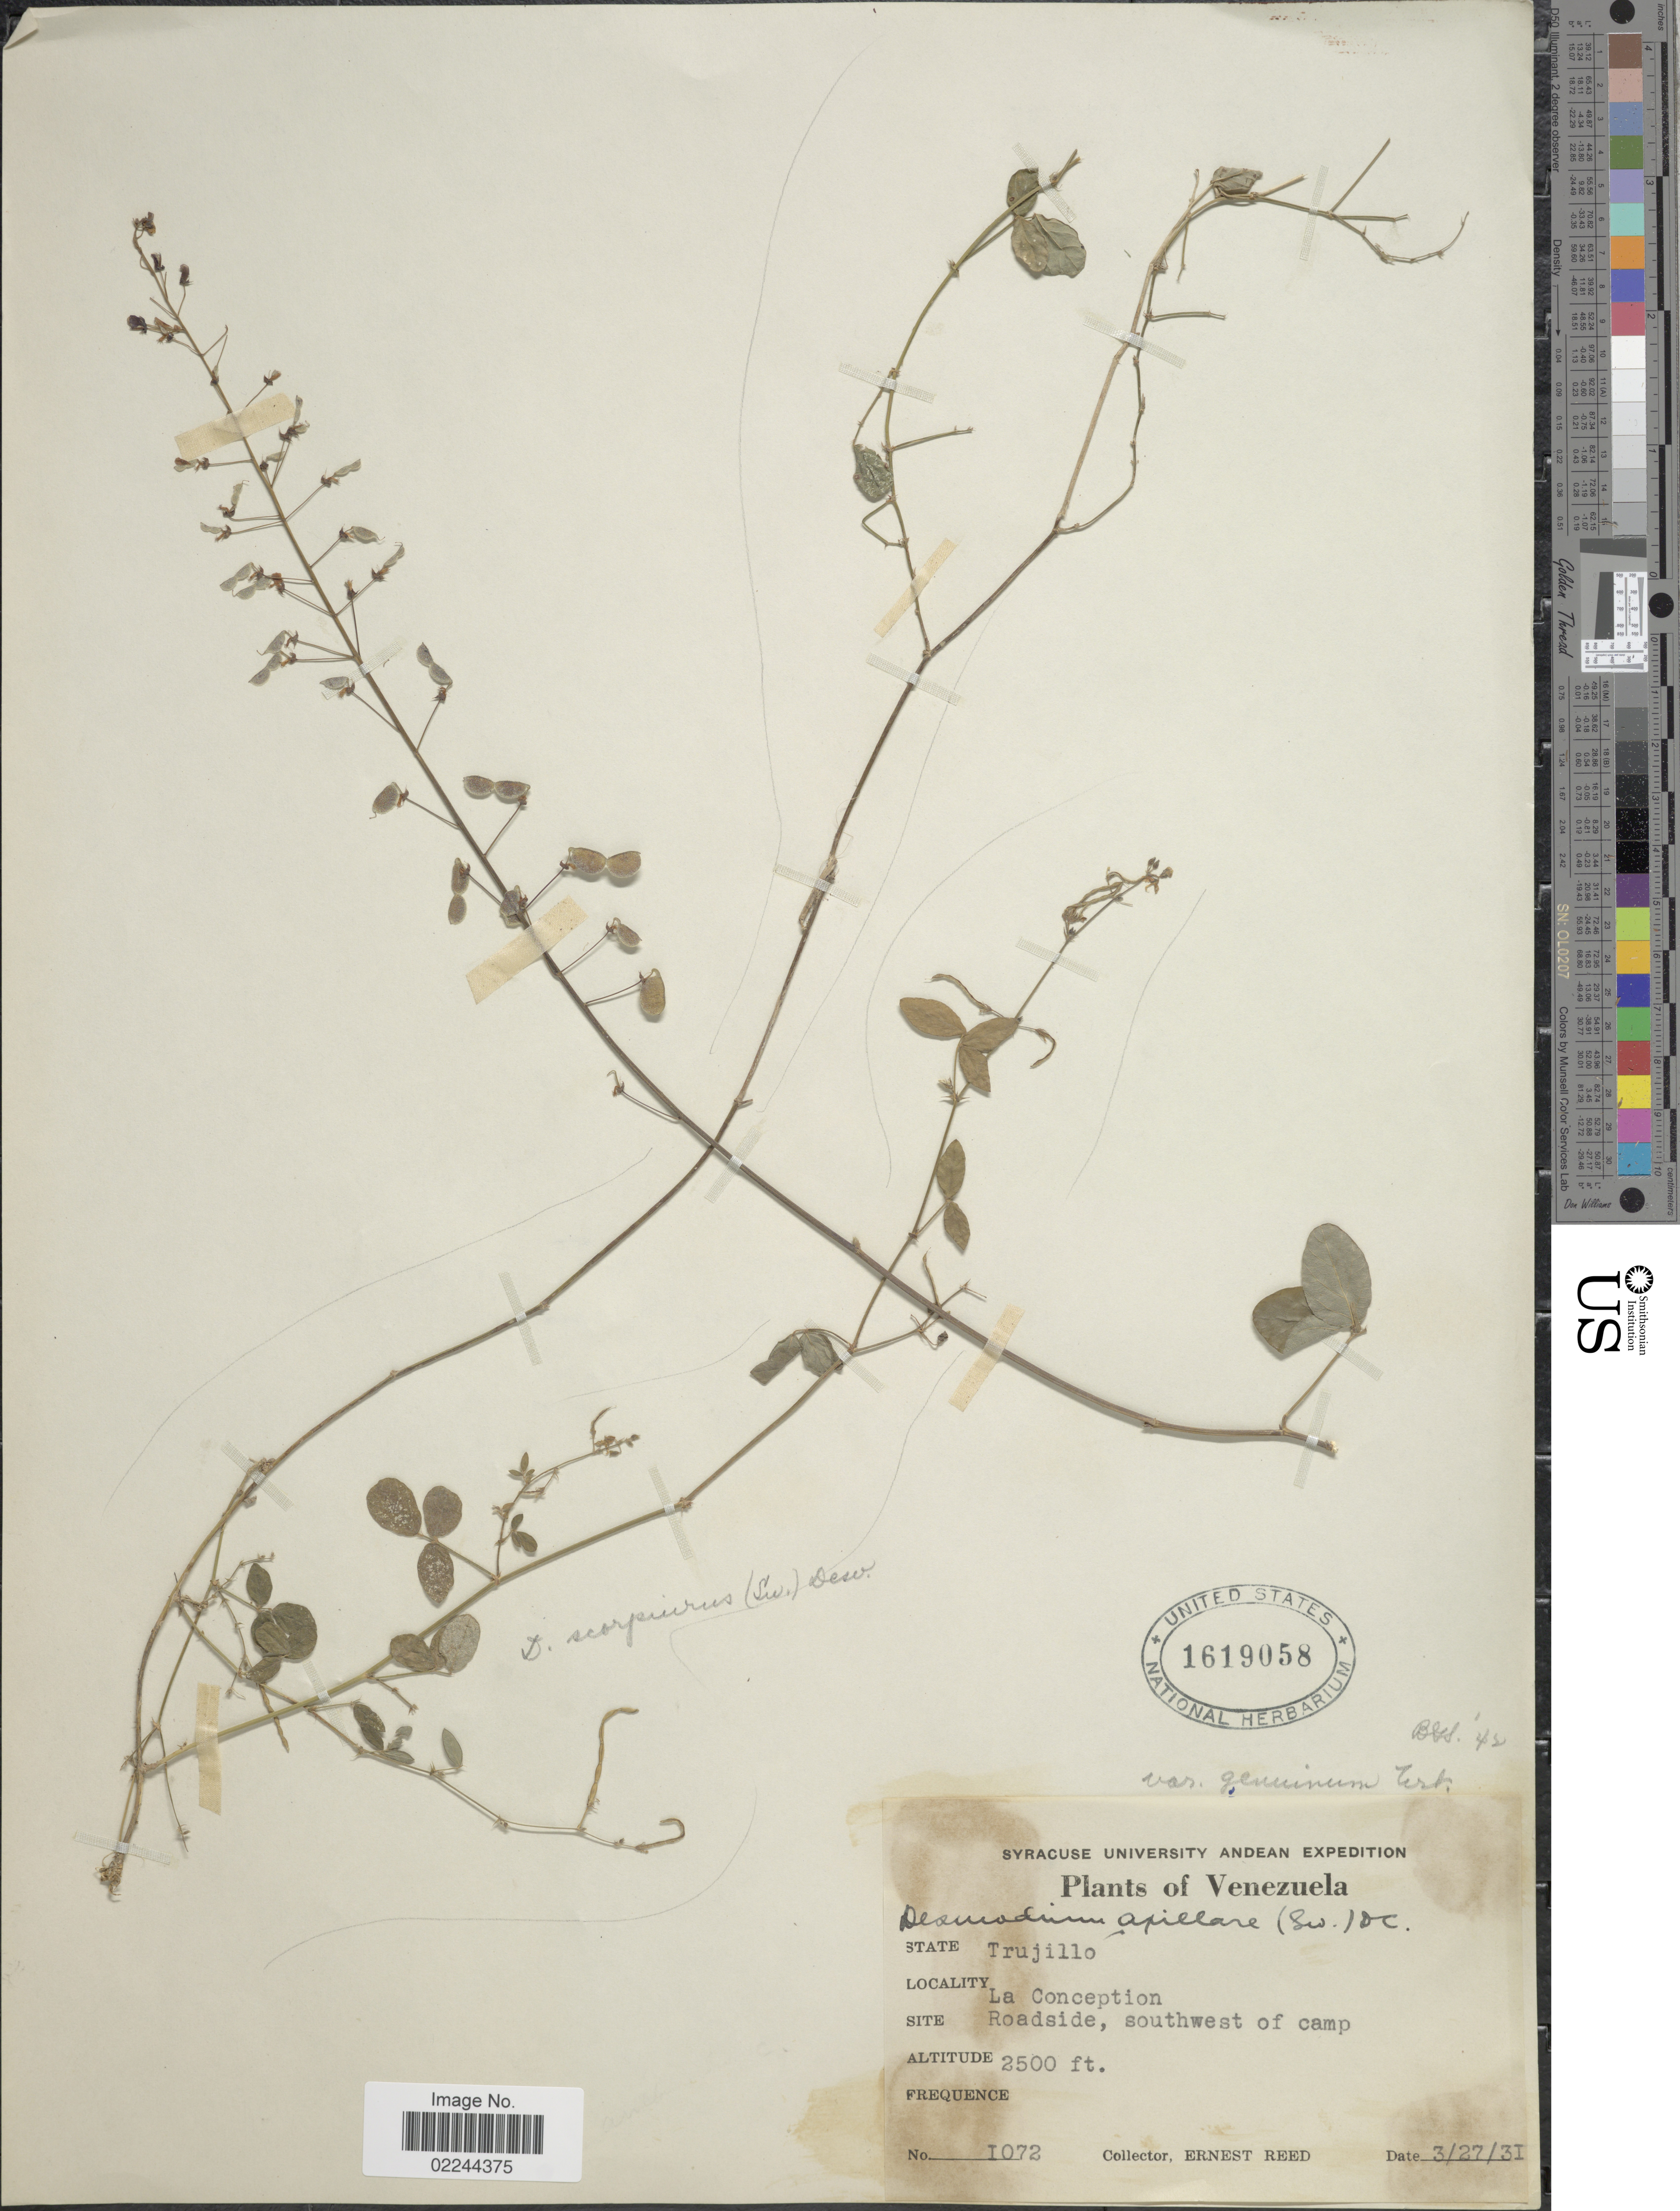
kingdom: Plantae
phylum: Tracheophyta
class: Magnoliopsida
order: Fabales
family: Fabaceae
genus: Desmodium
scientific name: Desmodium axillare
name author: (Sw.) DC.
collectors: E. Reed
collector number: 1072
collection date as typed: Transcribed d/m/y: 27/3/31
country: Venezuela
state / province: Trujillo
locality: State Trujillo. La Conception. Roadside, southwest of camp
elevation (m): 762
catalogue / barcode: US 1619058